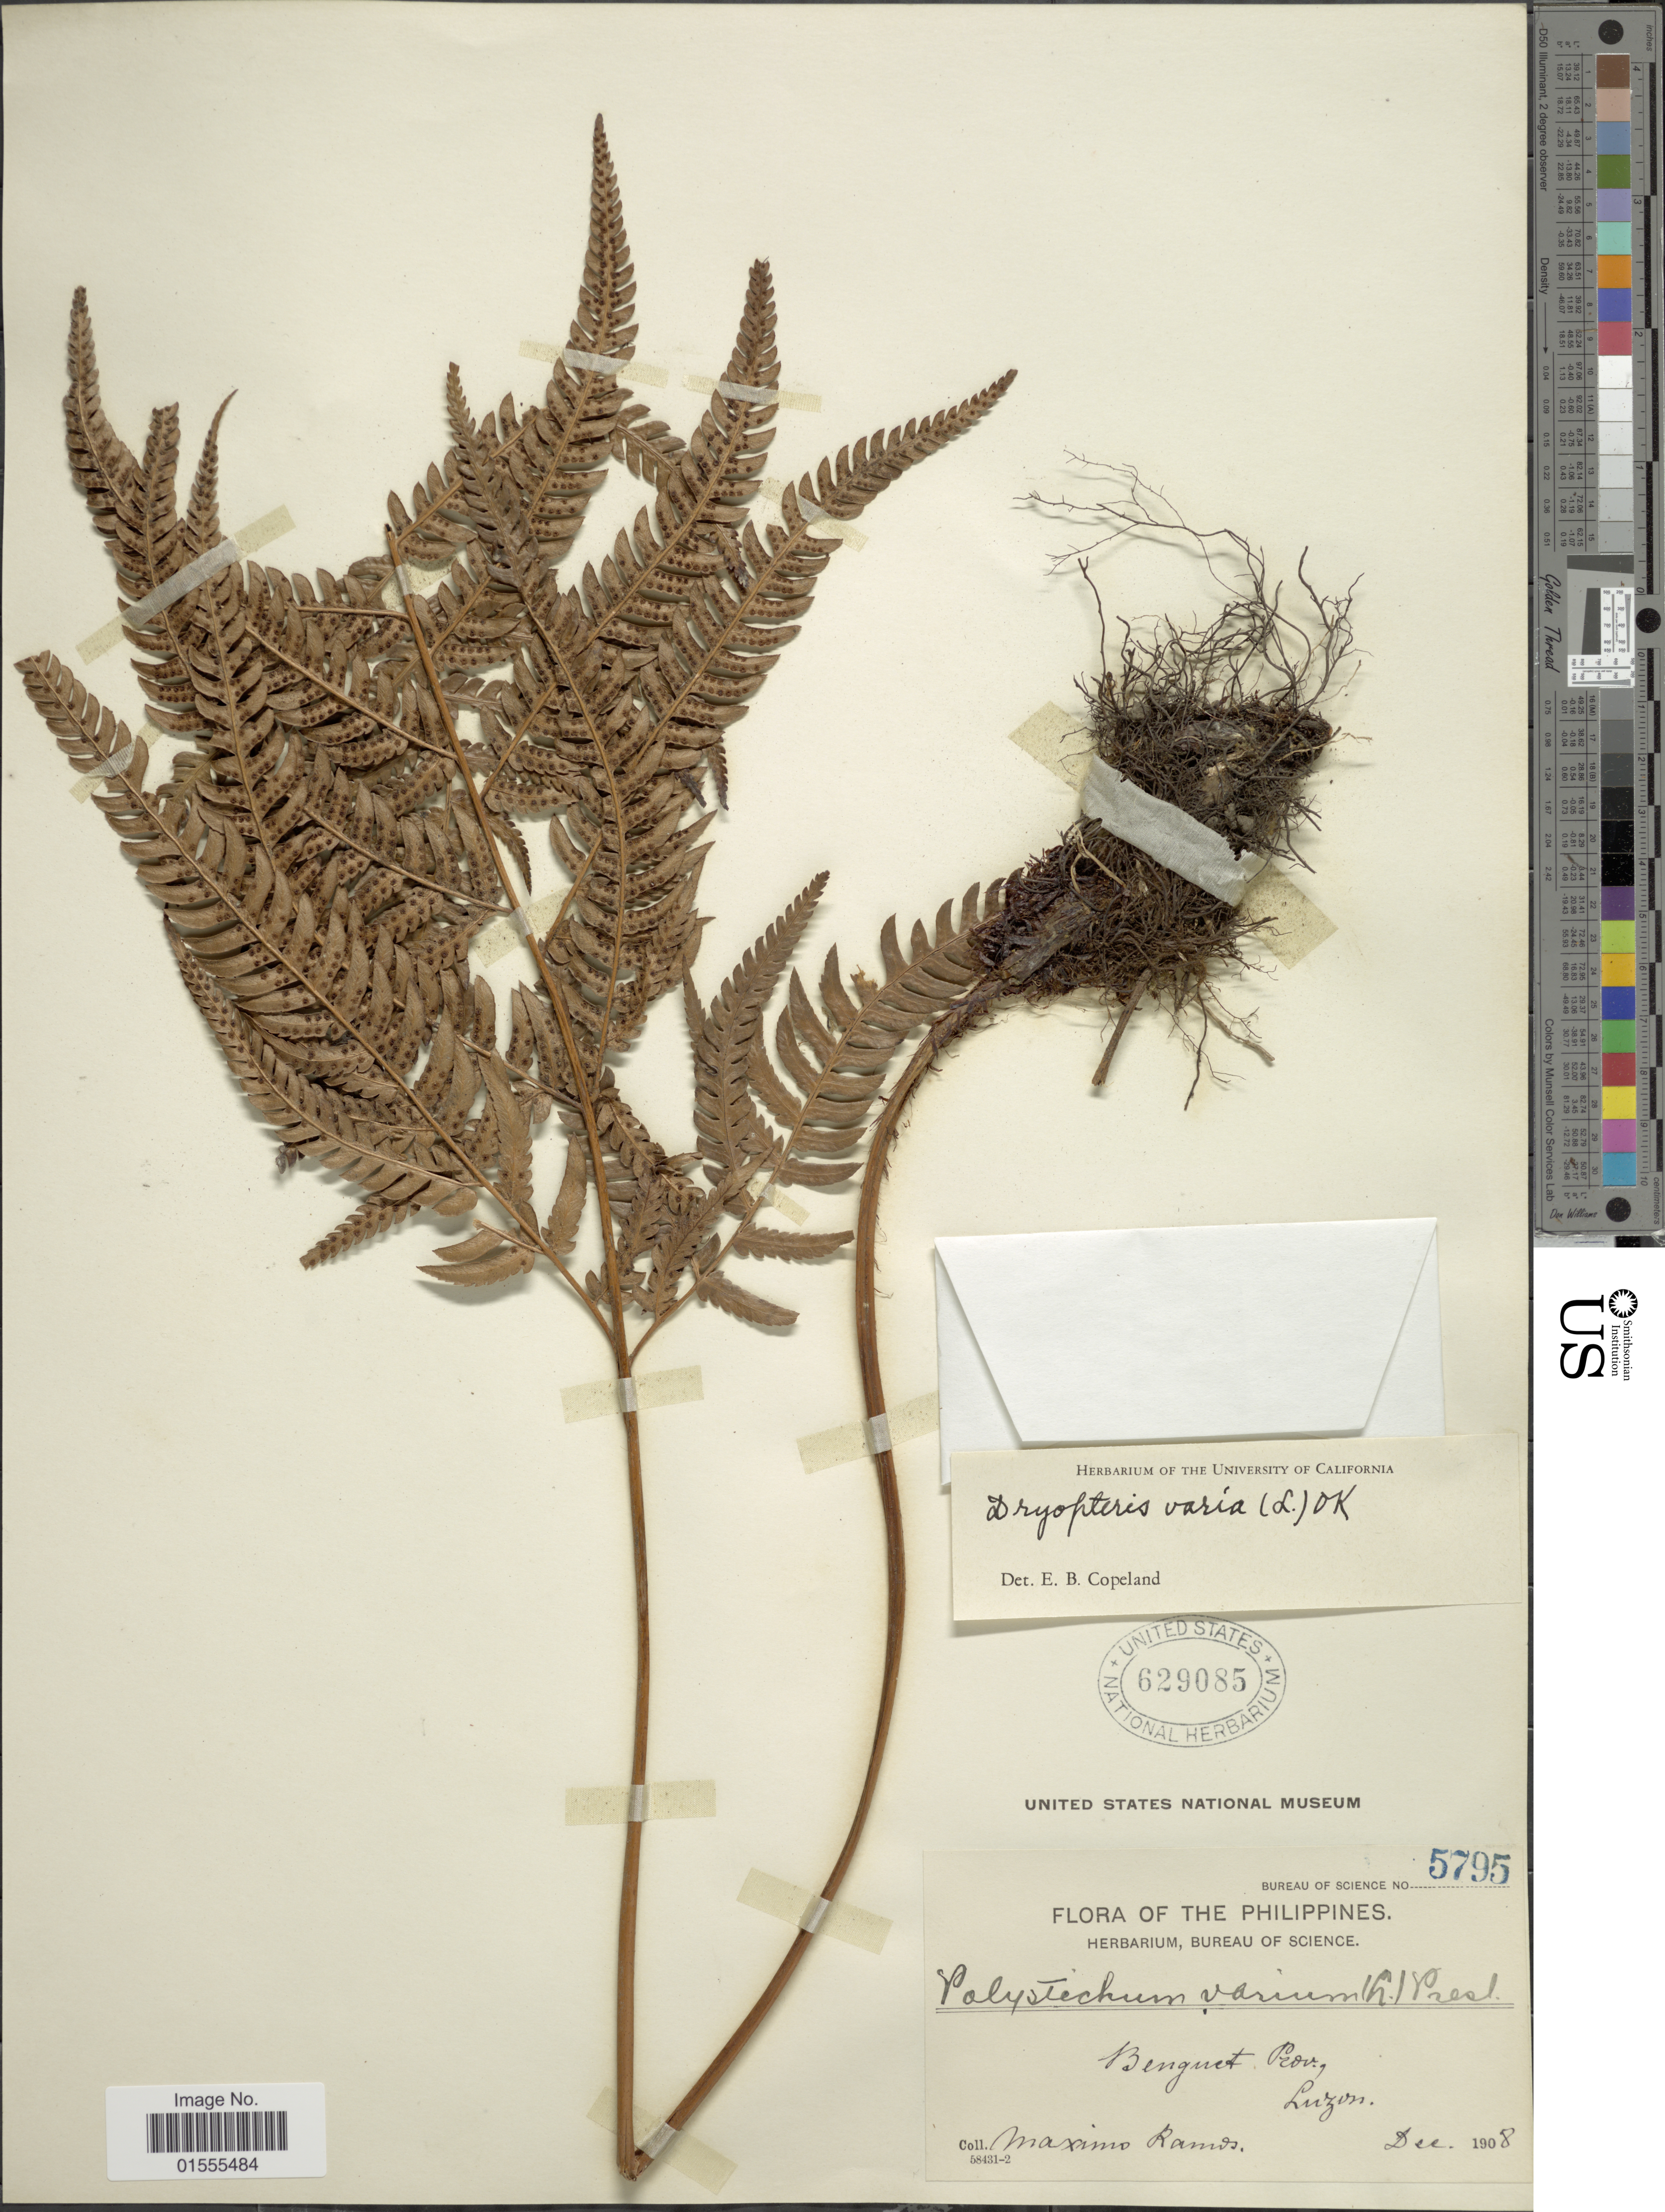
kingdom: Plantae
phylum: Tracheophyta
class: Polypodiopsida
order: Polypodiales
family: Dryopteridaceae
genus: Dryopteris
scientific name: Dryopteris varia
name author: (L.) Kuntze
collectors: M. Ramos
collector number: Bureau of Science 5795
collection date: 1908-12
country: Philippines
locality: Benguet Prov., Luzon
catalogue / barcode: US 629085